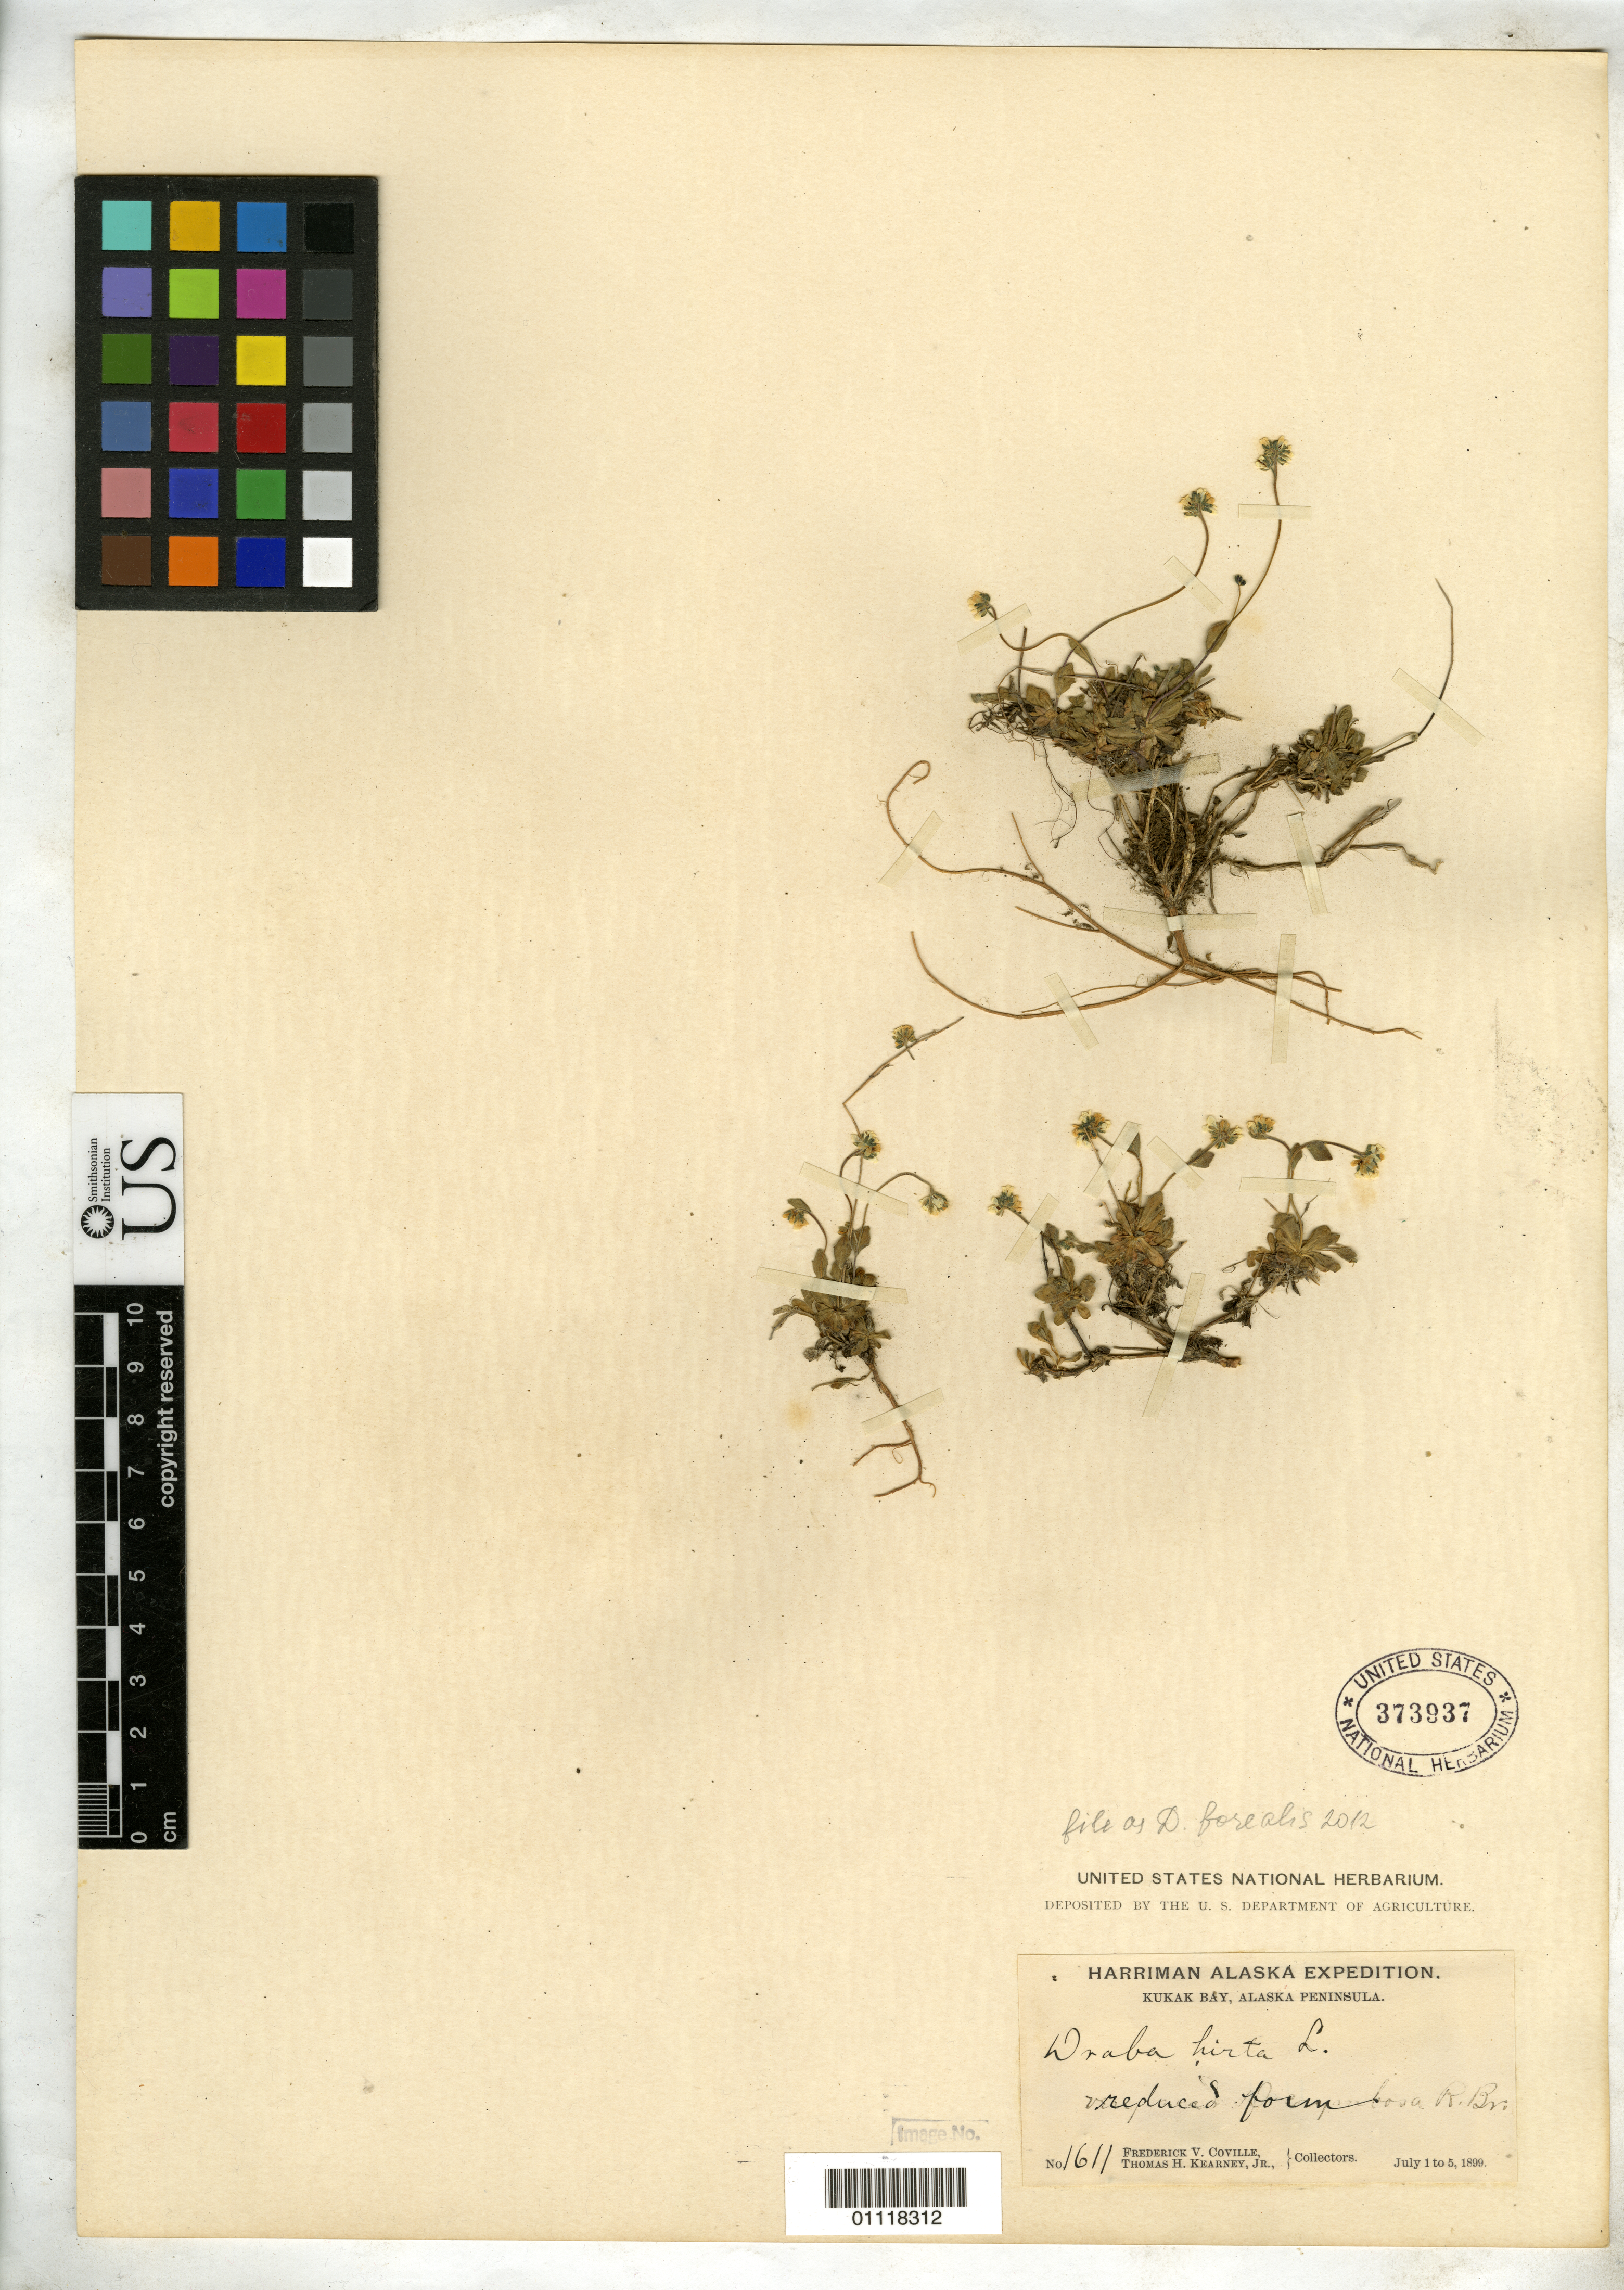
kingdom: Plantae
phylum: Tracheophyta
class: Magnoliopsida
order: Brassicales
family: Brassicaceae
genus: Draba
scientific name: Draba borealis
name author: DC.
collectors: F. V. Coville & T. H. Kearney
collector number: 1611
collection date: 1899-07-01/1899-07-05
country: United States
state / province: Alaska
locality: Kukak Bay, Alaska Peninsula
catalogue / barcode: US 373937